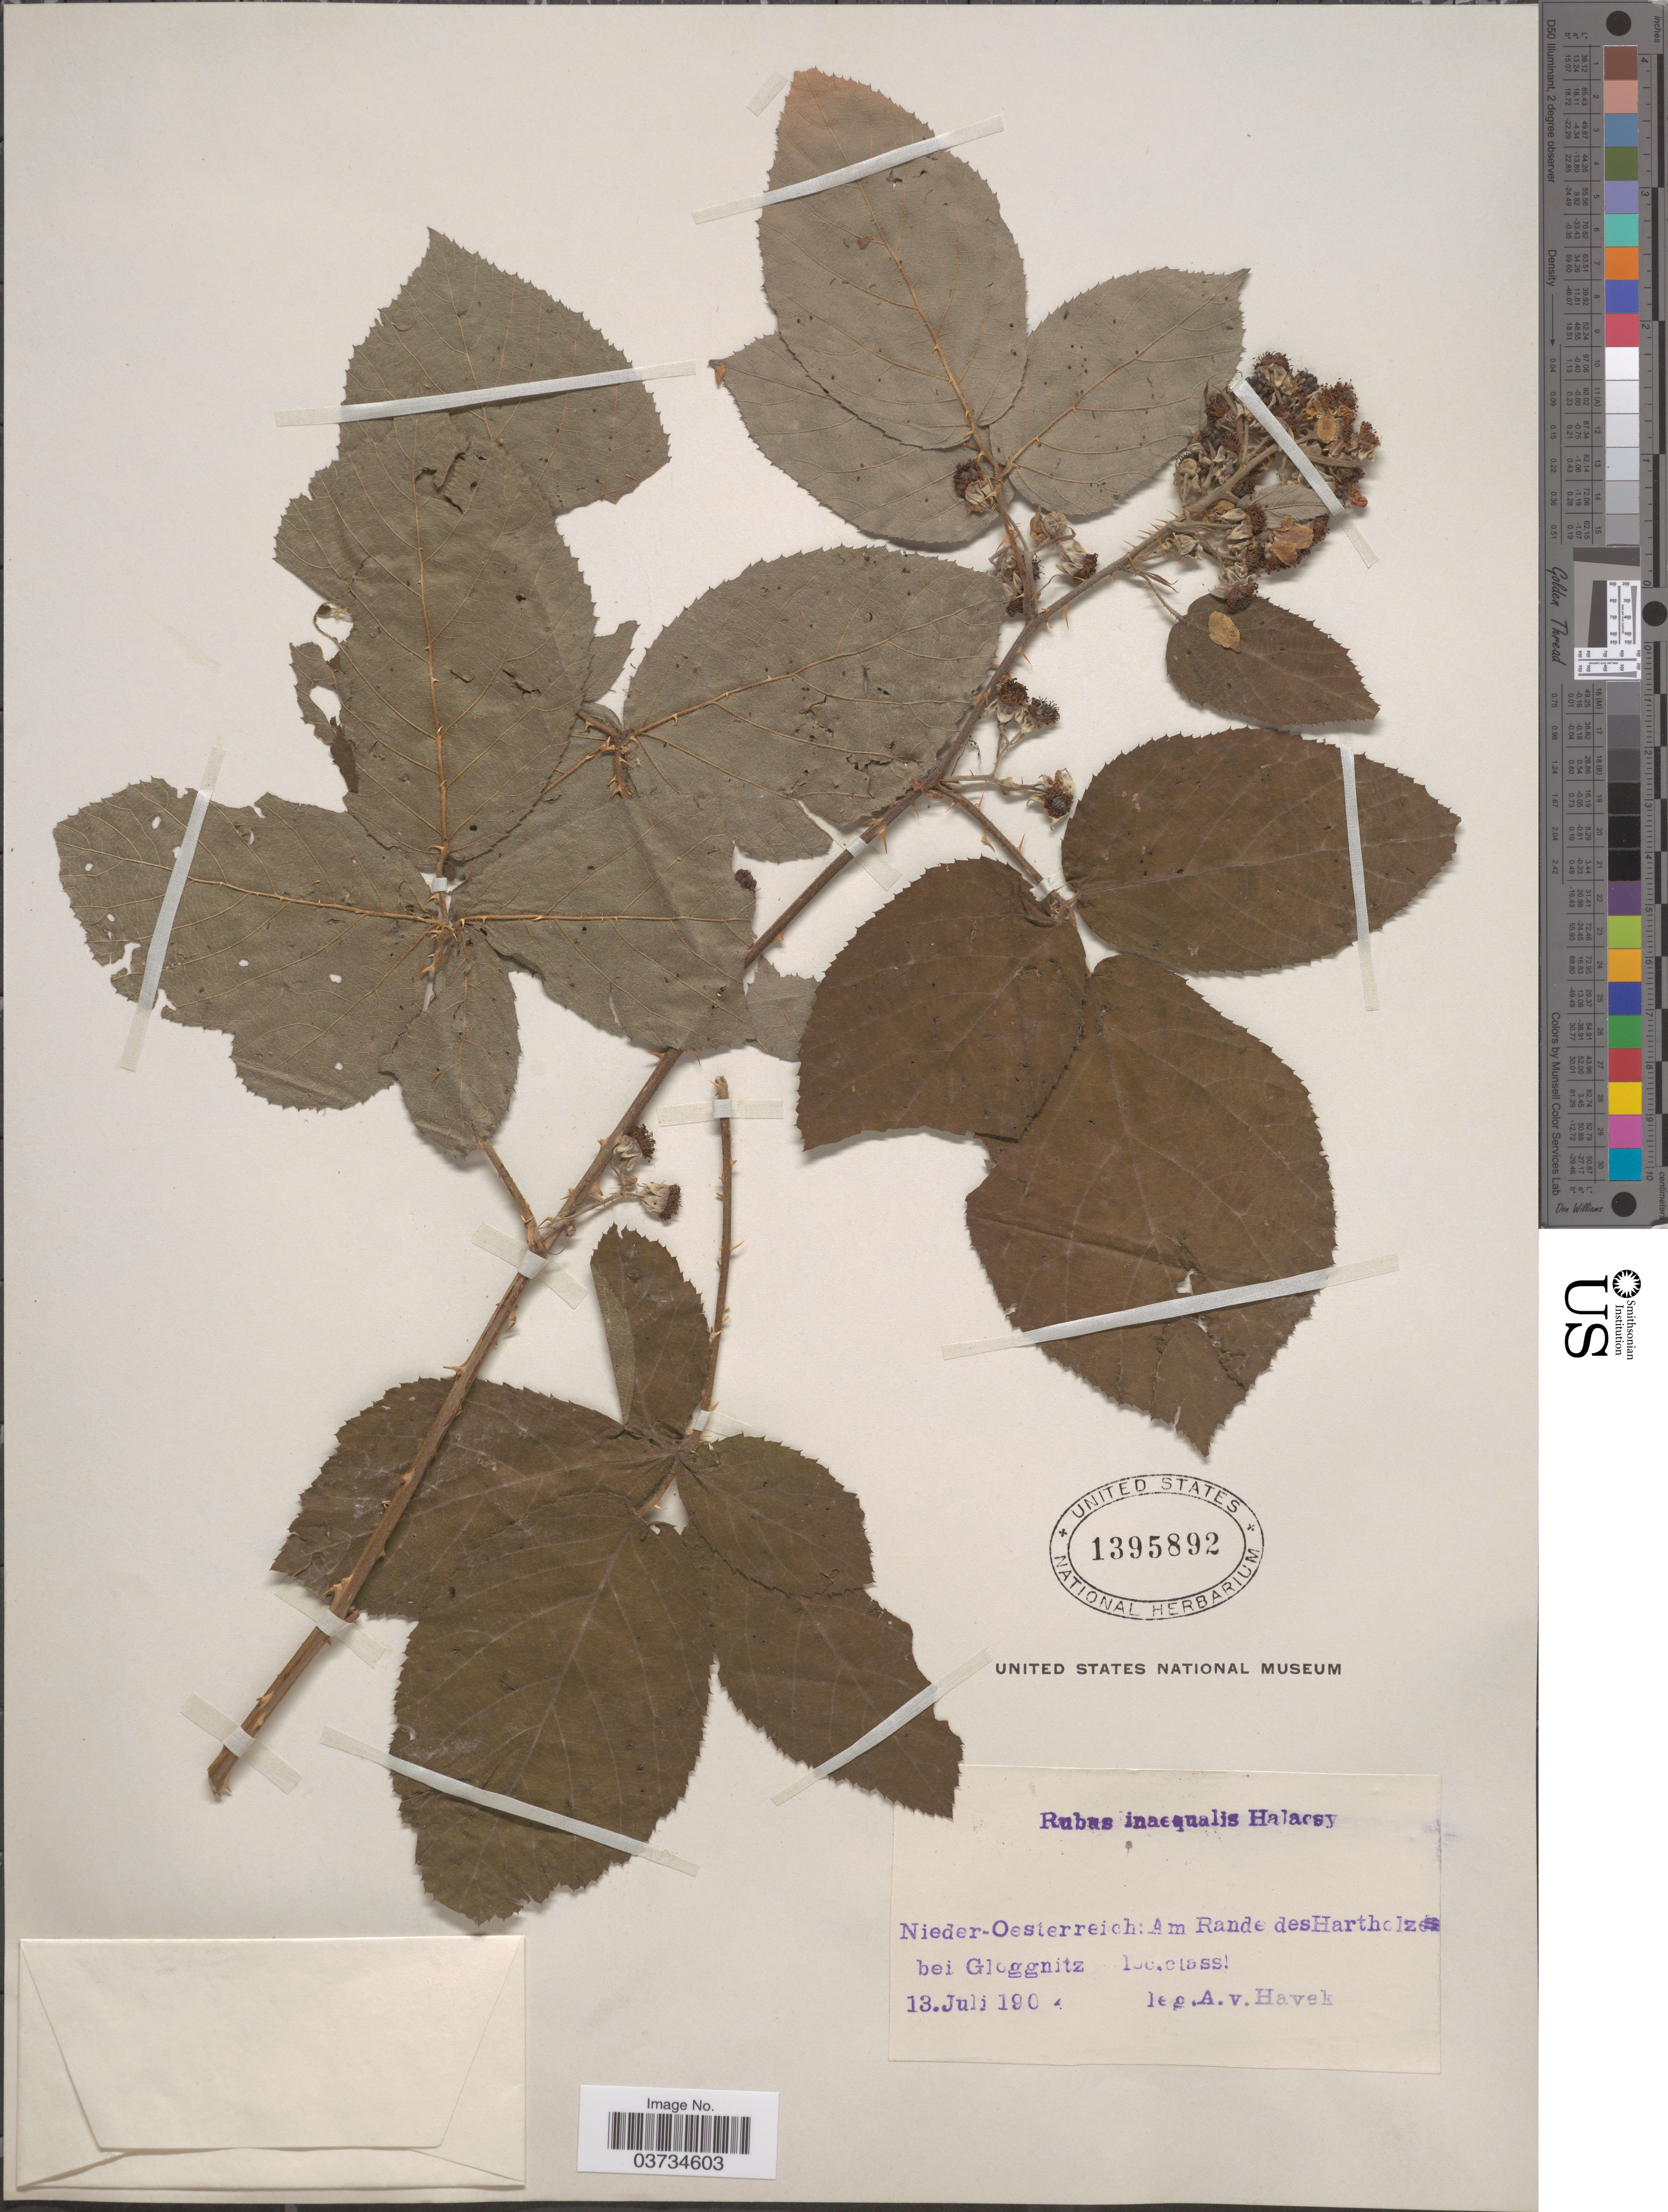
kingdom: Plantae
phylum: Tracheophyta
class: Magnoliopsida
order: Rosales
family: Rosaceae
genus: Rubus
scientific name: Rubus inaequalis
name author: Halácsy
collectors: A. V. Havek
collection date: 1902-07-13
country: Austria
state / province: Niederosterreich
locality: Nieder-Oesterreich: Am Rande des Hartholz bei Gloggnitz.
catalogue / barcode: US 1395892